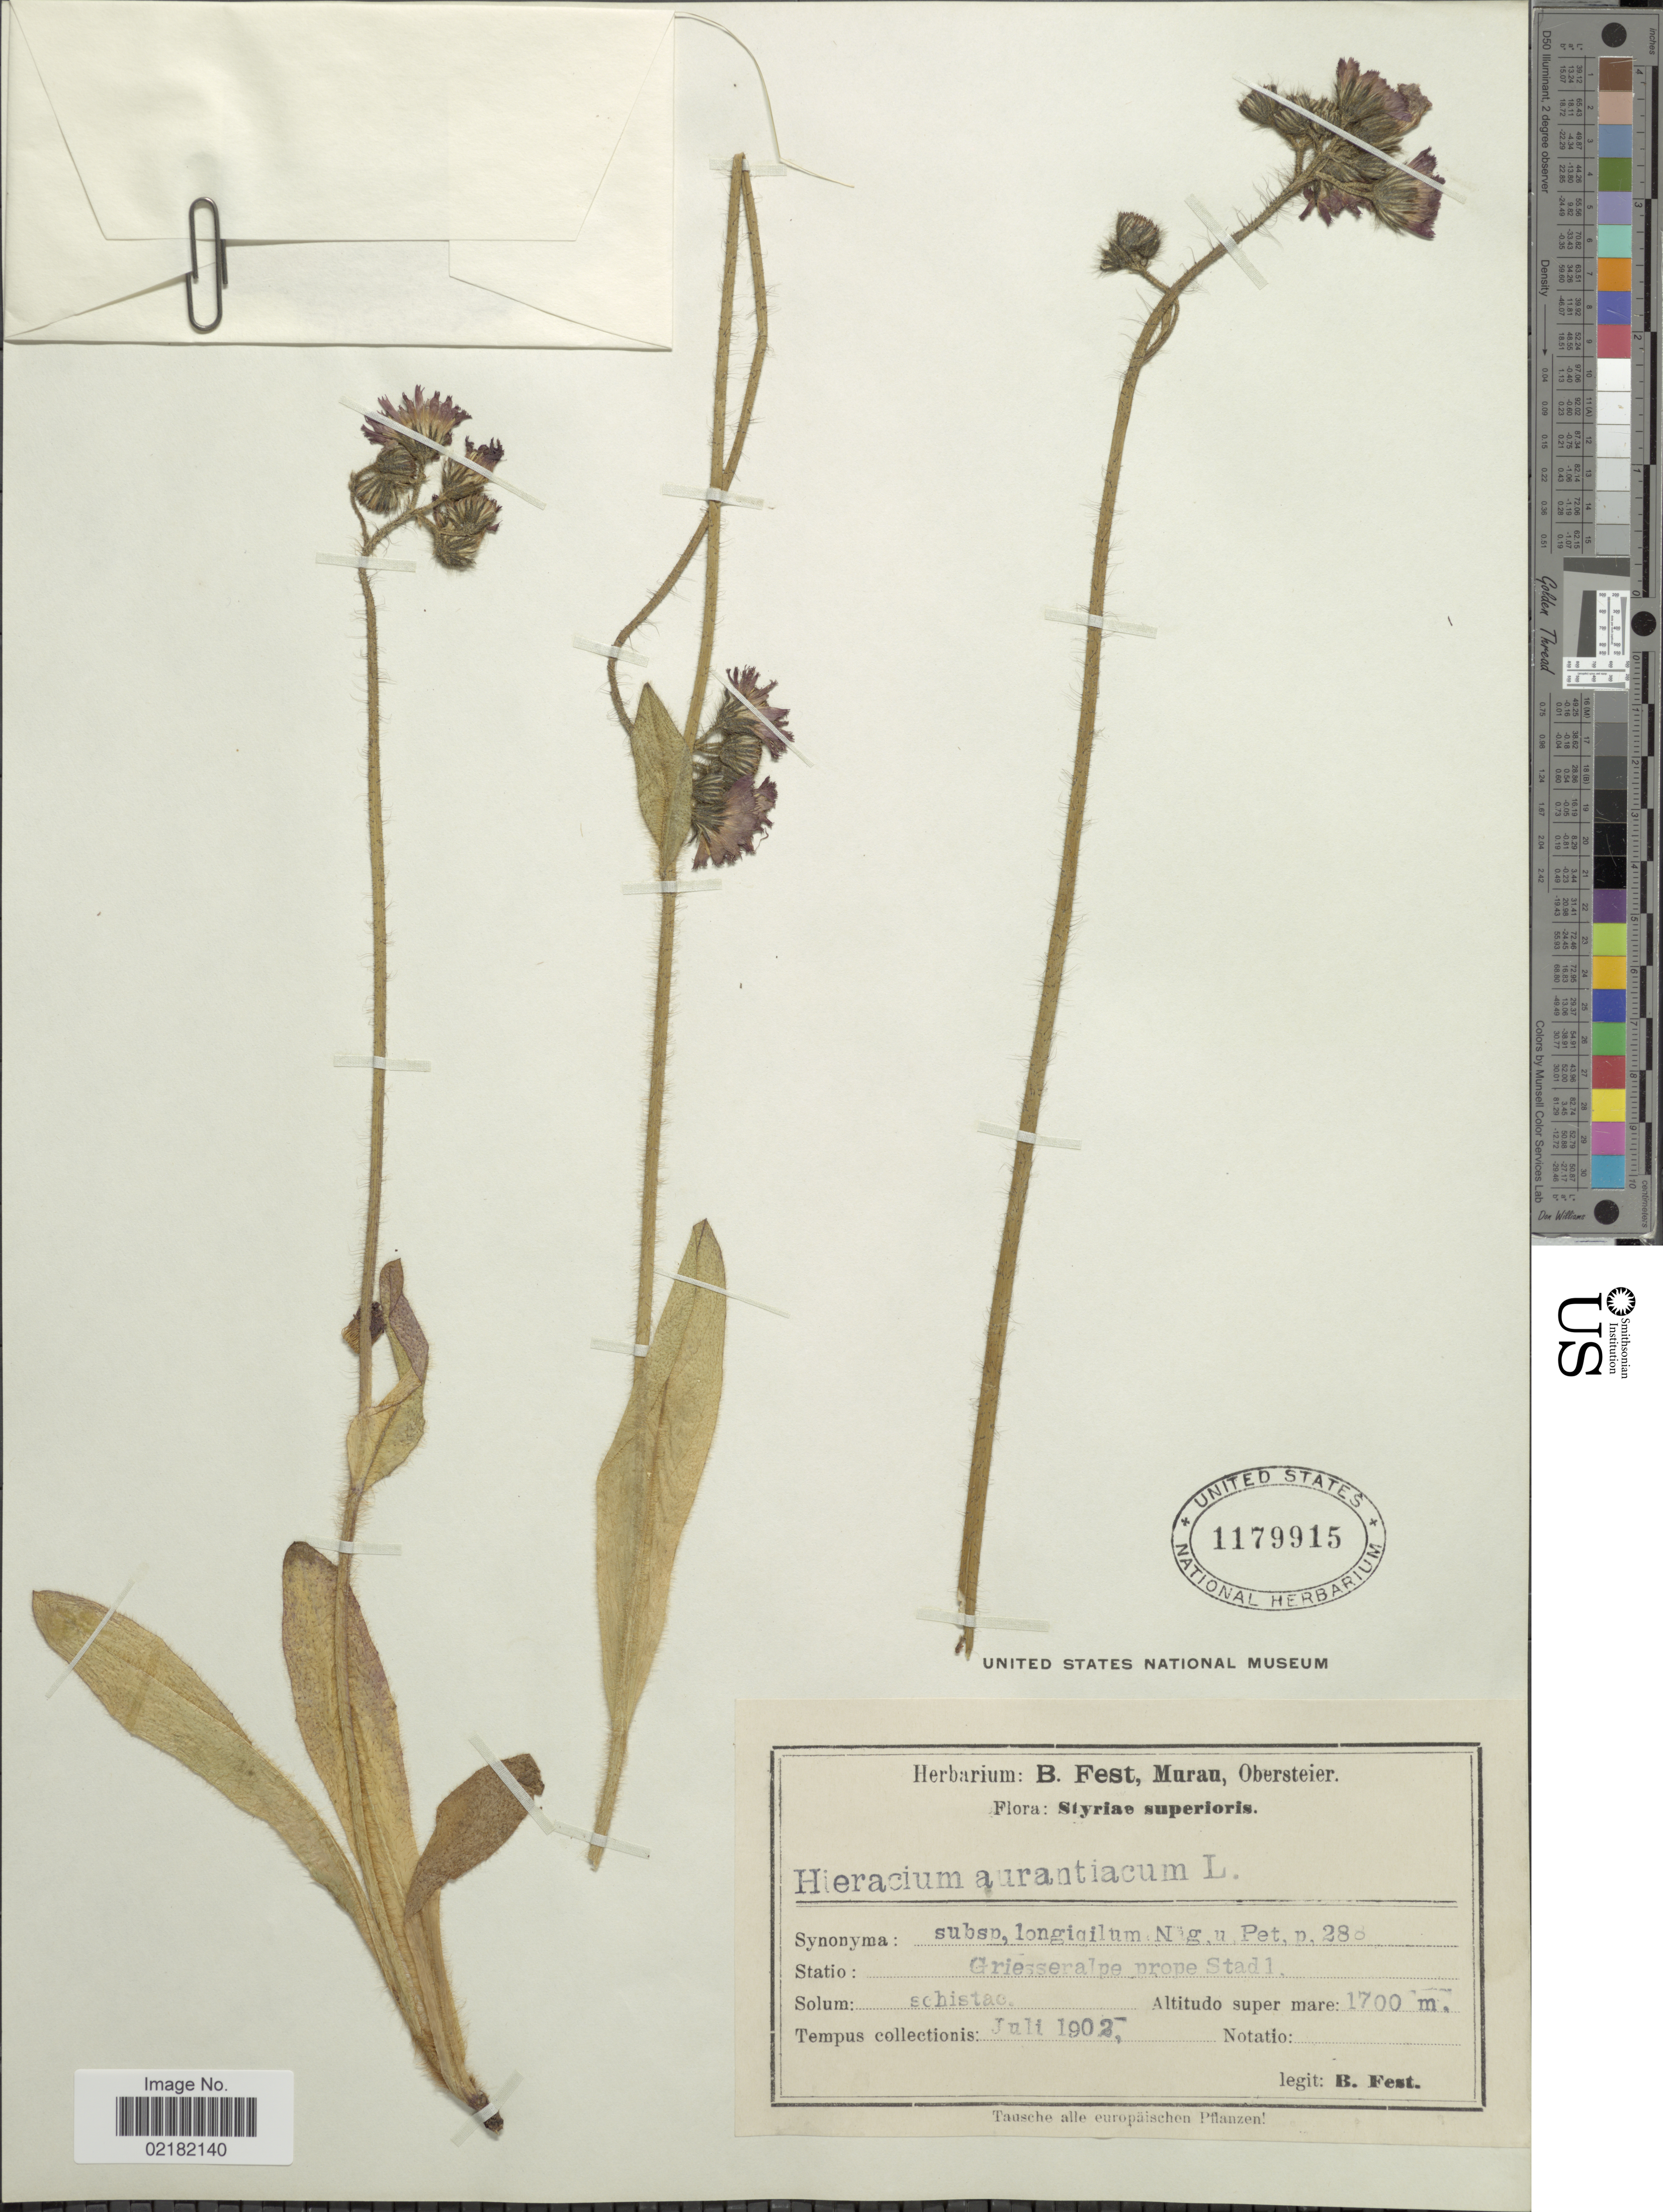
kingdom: Plantae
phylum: Tracheophyta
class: Magnoliopsida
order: Asterales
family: Asteraceae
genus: Pilosella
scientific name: Pilosella aurantiaca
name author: (L.) F.W. Schultz & Sch. Bip.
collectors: B. Fest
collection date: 1902-07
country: Austria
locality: Styriae superioris, Griesseralpe prope Stadl.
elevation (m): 1700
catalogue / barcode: US 1179915